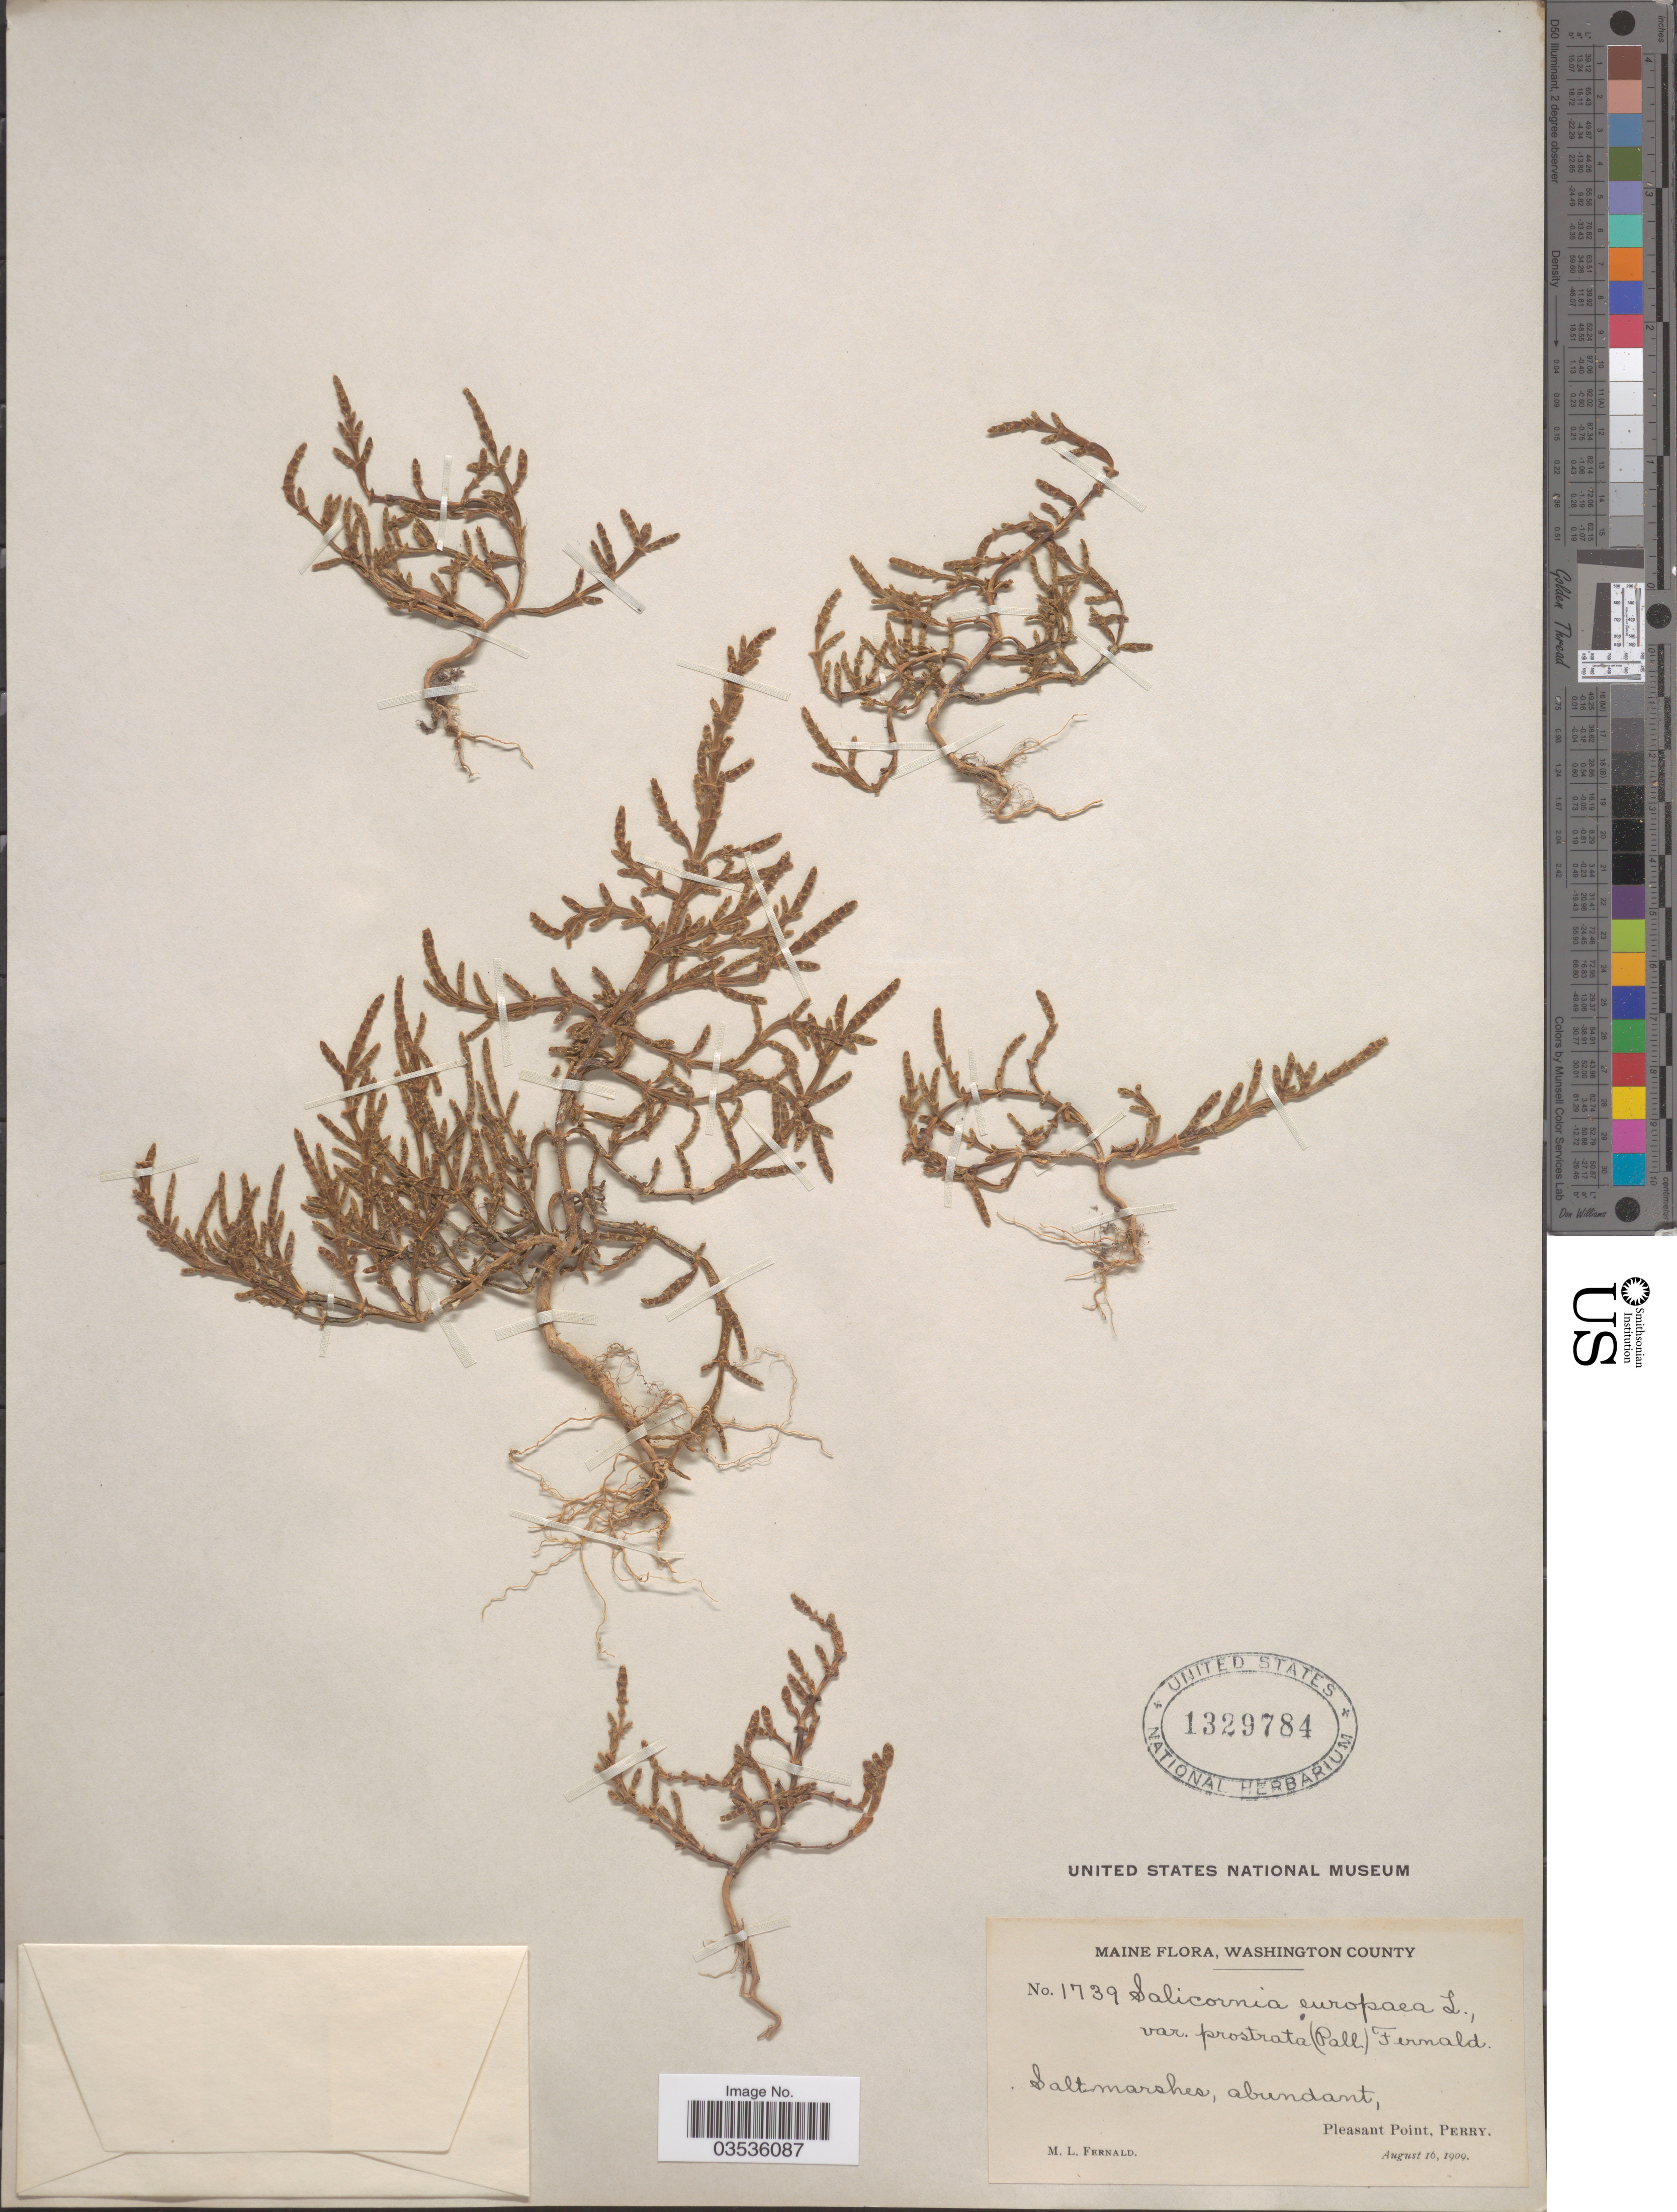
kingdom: Plantae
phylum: Tracheophyta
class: Magnoliopsida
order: Caryophyllales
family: Amaranthaceae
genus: Salicornia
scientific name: Salicornia europaea var. prostrata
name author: (Pall.) Fernald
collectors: M. L. Fernald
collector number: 1739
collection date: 1909-08-16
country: United States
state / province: Maine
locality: Washington County. Pleasant Point, Perry.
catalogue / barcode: US 1329784